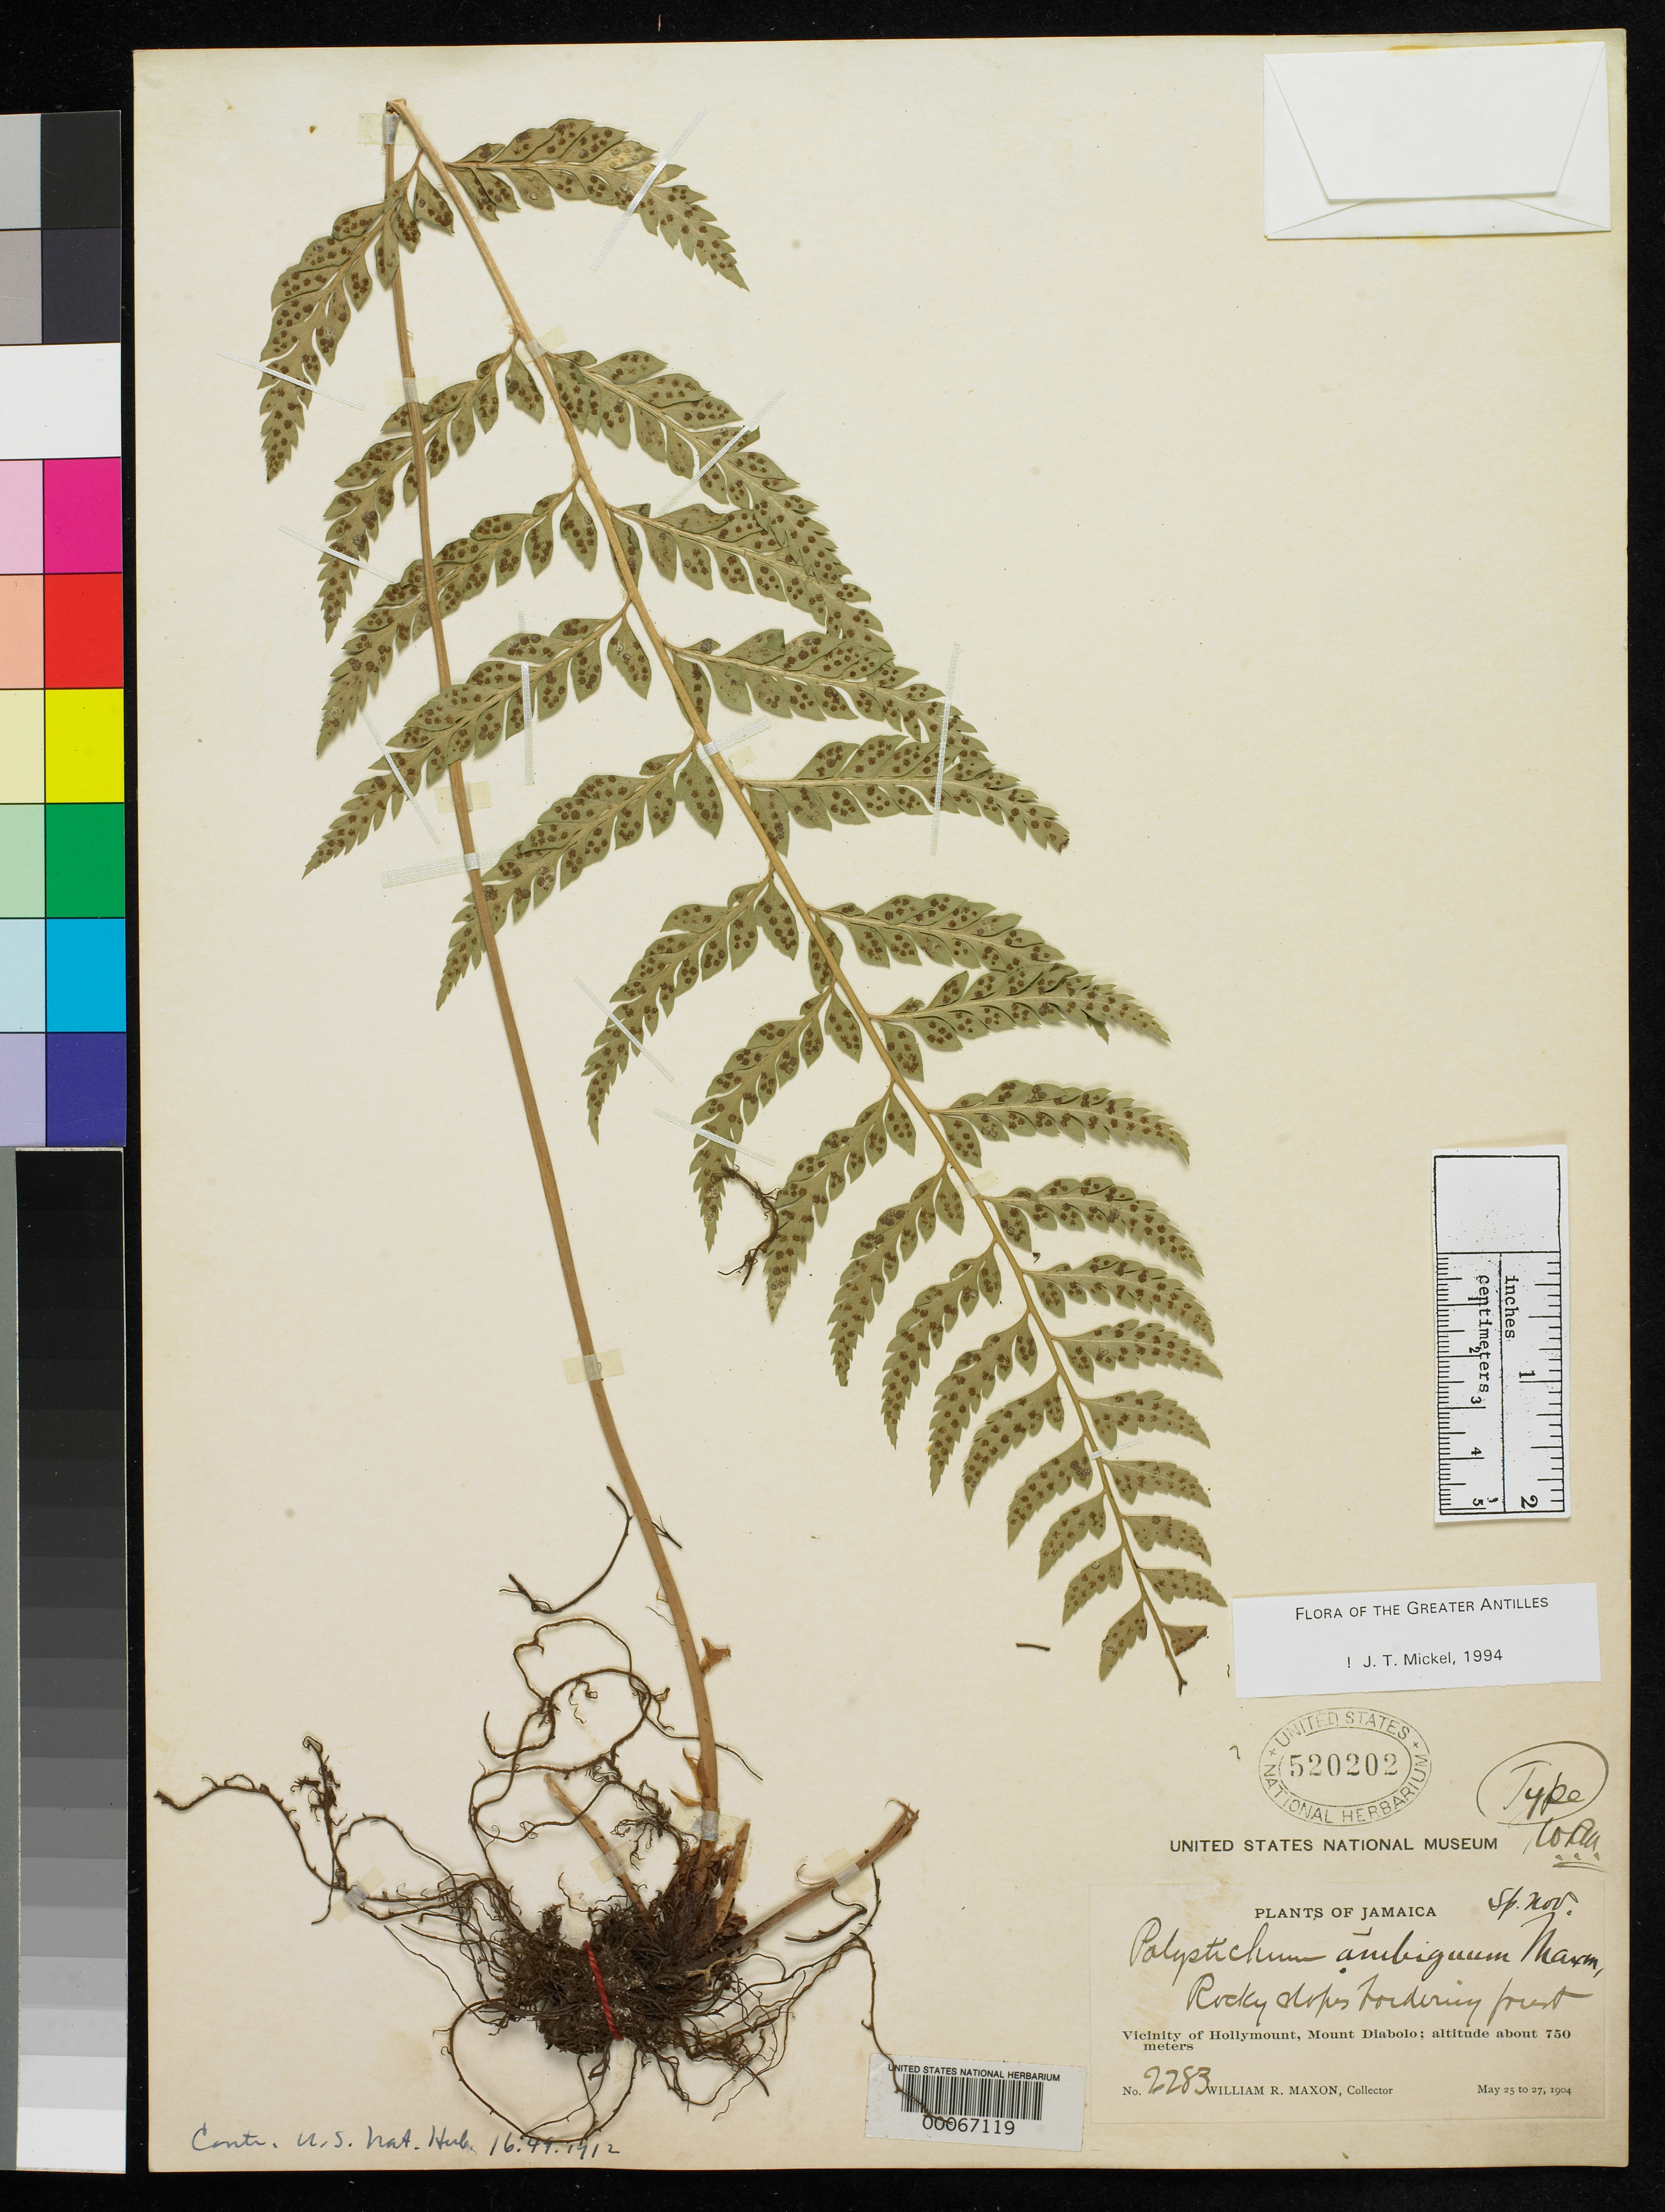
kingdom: Plantae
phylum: Tracheophyta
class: Polypodiopsida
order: Polypodiales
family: Dryopteridaceae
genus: Polystichum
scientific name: Polystichum ambiguum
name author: Maxon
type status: Holotype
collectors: W. R. Maxon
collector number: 2283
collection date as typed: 25 May 1904 to 27 May 1904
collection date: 1904-05-25/1904-05-27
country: Jamaica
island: Greater Antilles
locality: Vicinity of Hollymount, Mount Diabolo.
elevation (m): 750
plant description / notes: Holotype mounted on 2 sheets, USNH 520201 & 520202, as cited in protologue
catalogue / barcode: US 520202